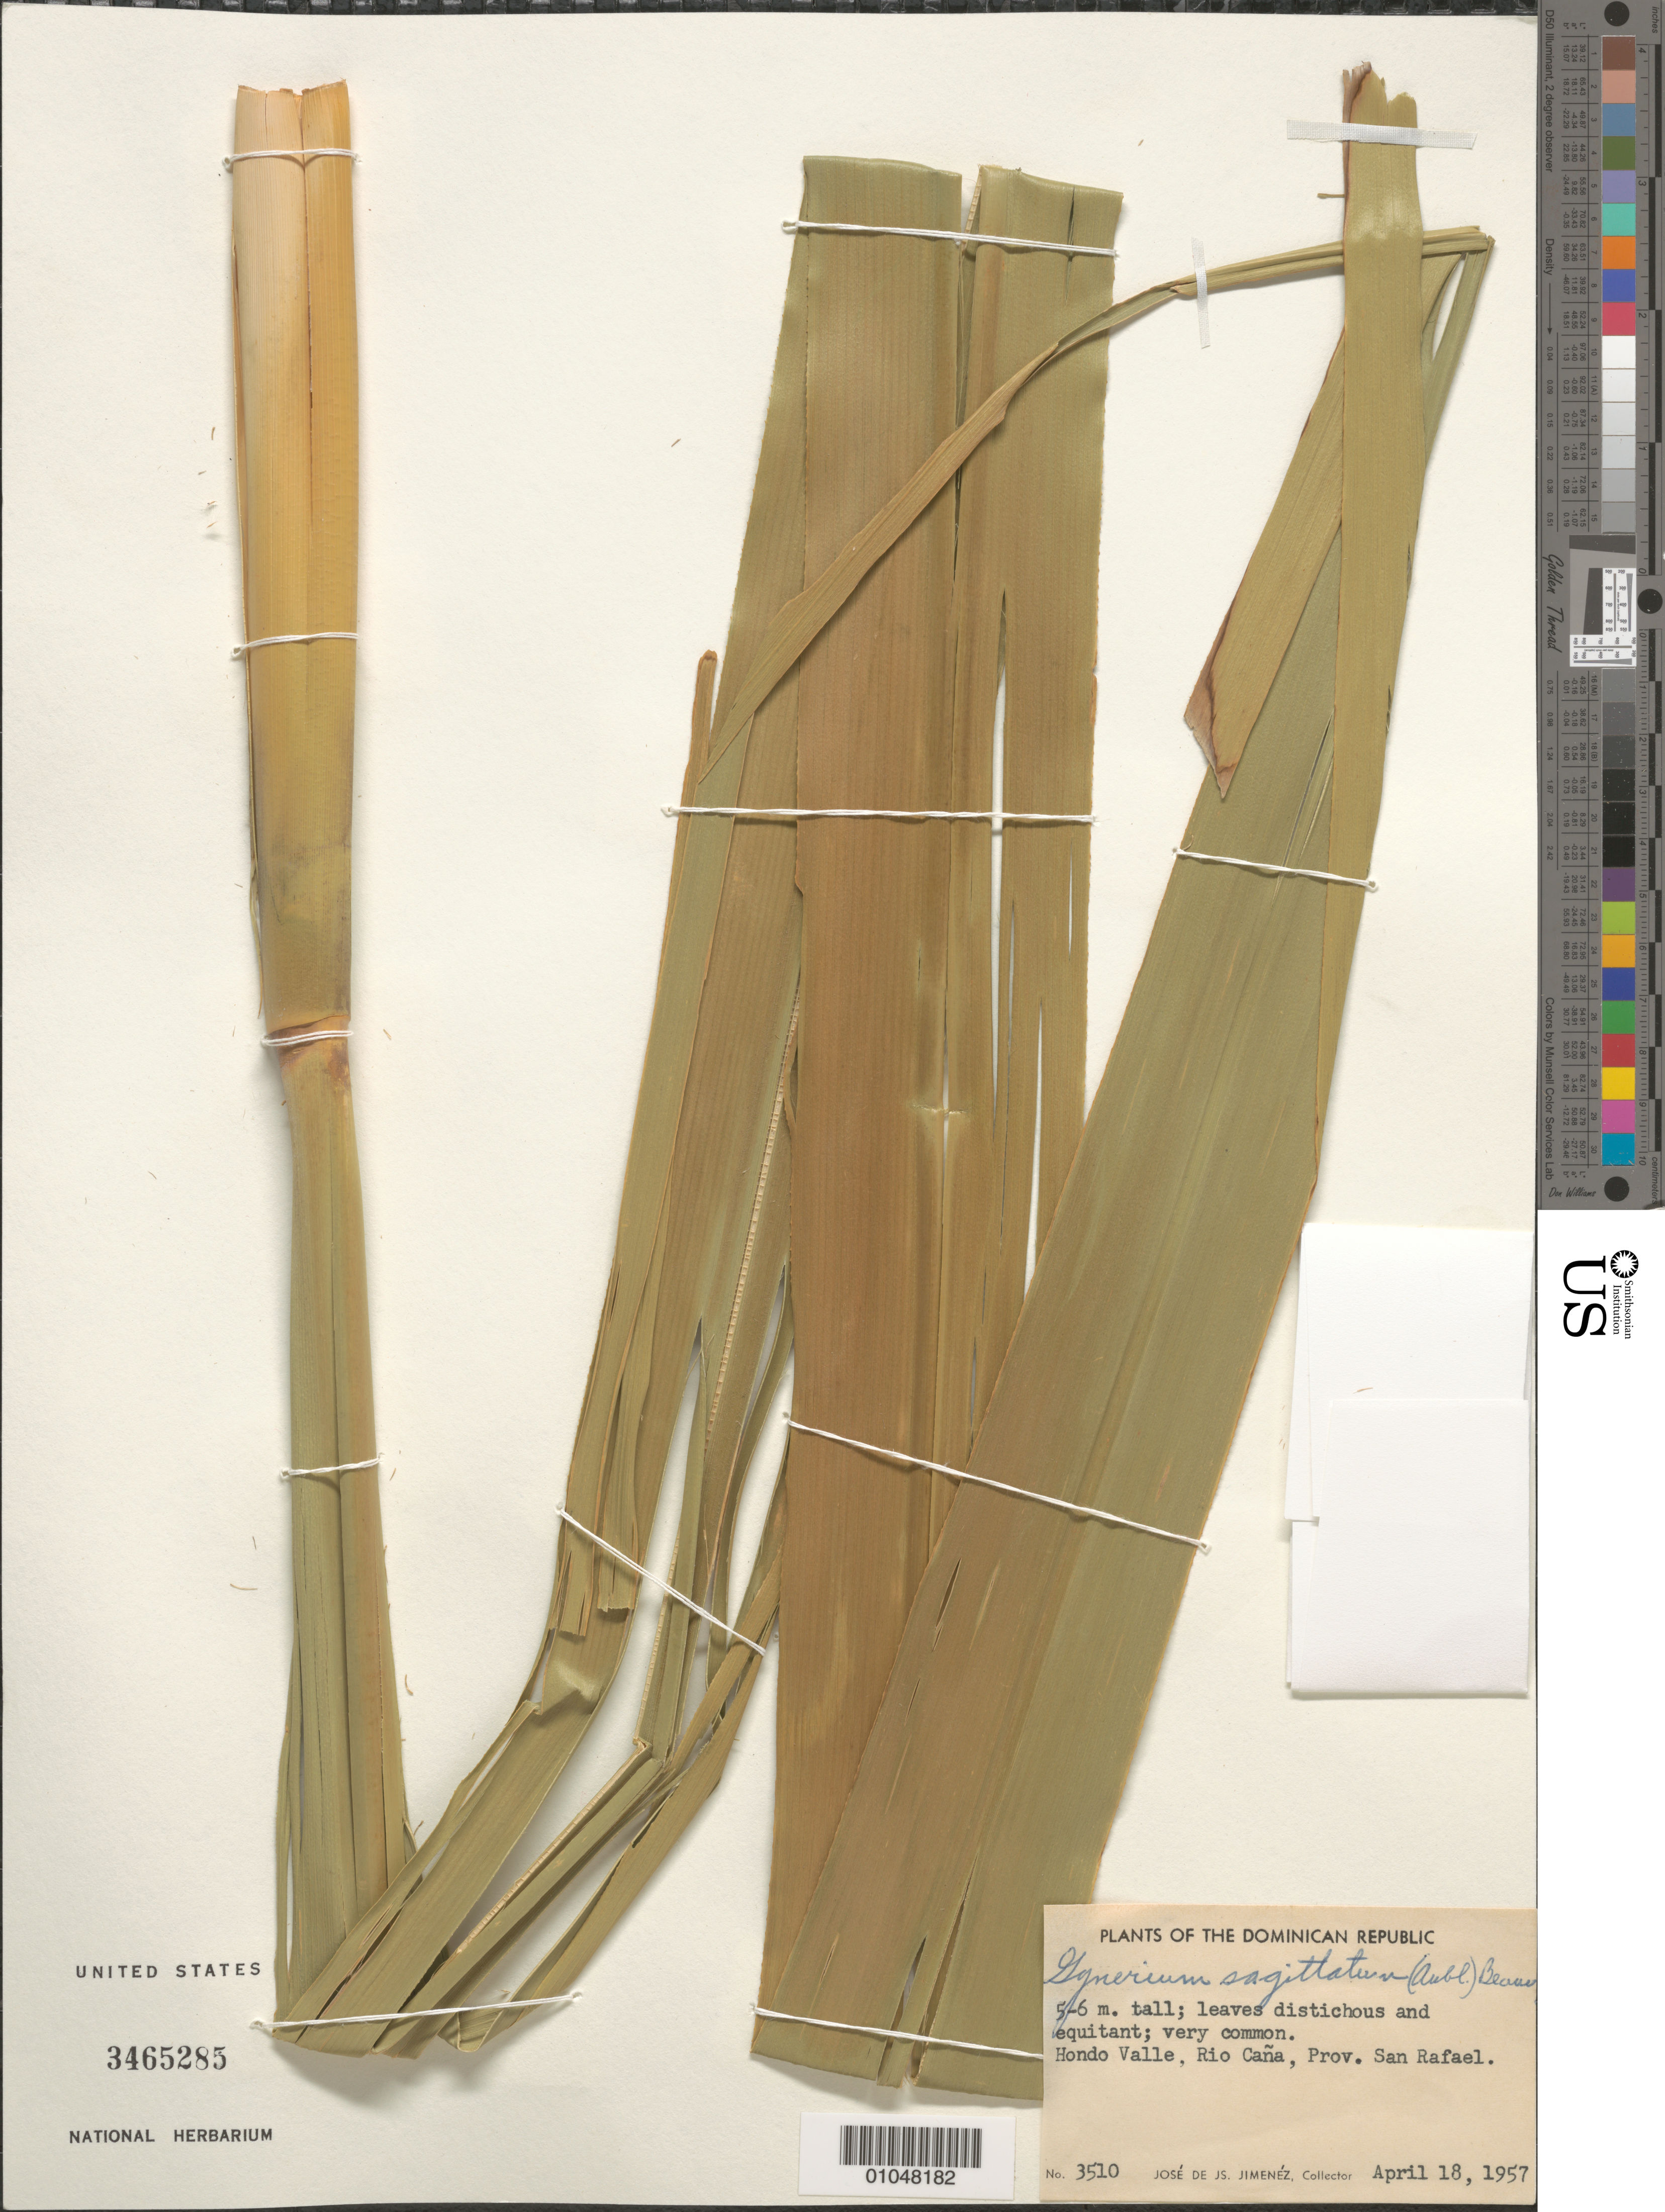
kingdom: Plantae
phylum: Tracheophyta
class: Liliopsida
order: Poales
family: Poaceae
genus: Gynerium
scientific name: Gynerium sagittatum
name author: (Aubl.) P. Beauv.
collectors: J. J. Jiménez Almonte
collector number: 3510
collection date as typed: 18 Apr 1957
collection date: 1957-04-18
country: Dominican Republic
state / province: Elías Piña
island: Hispaniola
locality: Hondo Valle, Rio Cana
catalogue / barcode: US 3465285